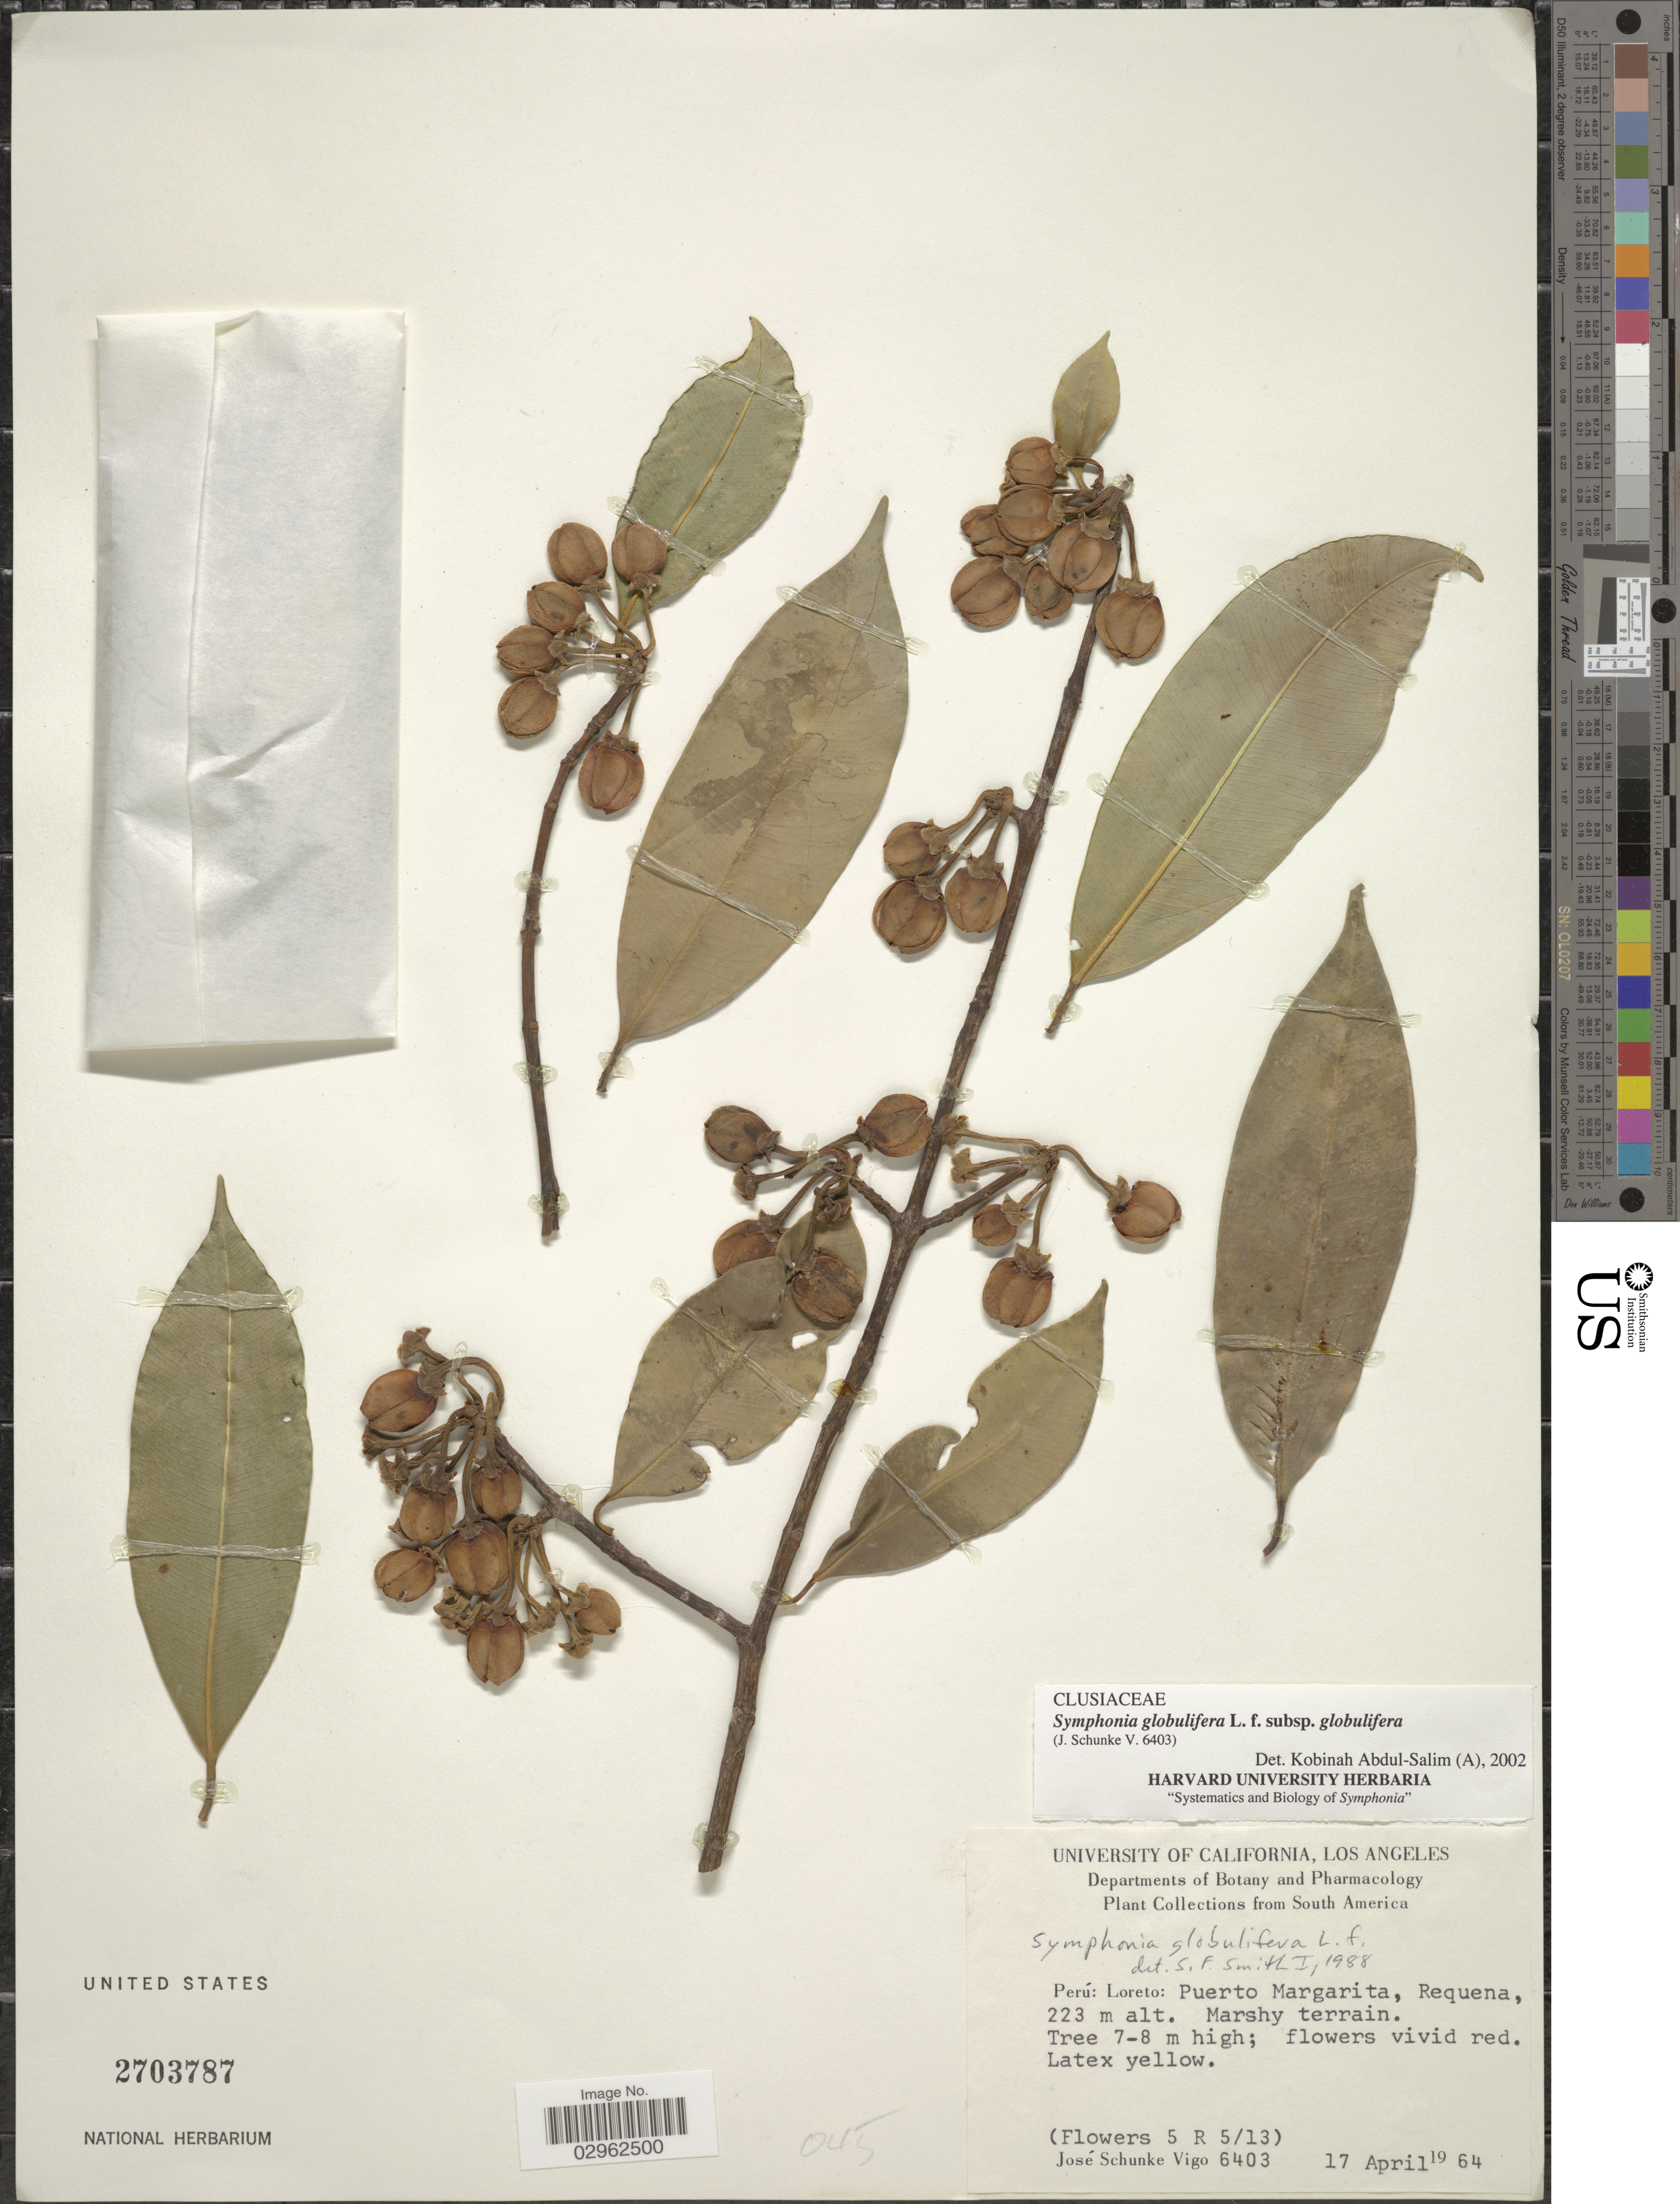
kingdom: Plantae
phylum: Tracheophyta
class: Magnoliopsida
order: Malpighiales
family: Clusiaceae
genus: Symphonia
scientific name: Symphonia globulifera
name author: L. f.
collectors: J. Schunke Vigo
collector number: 6403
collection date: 1964-04-17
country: Peru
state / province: Loreto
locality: Puerto Margarita, Requena. Marshy terrain.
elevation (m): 223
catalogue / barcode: US 2703787